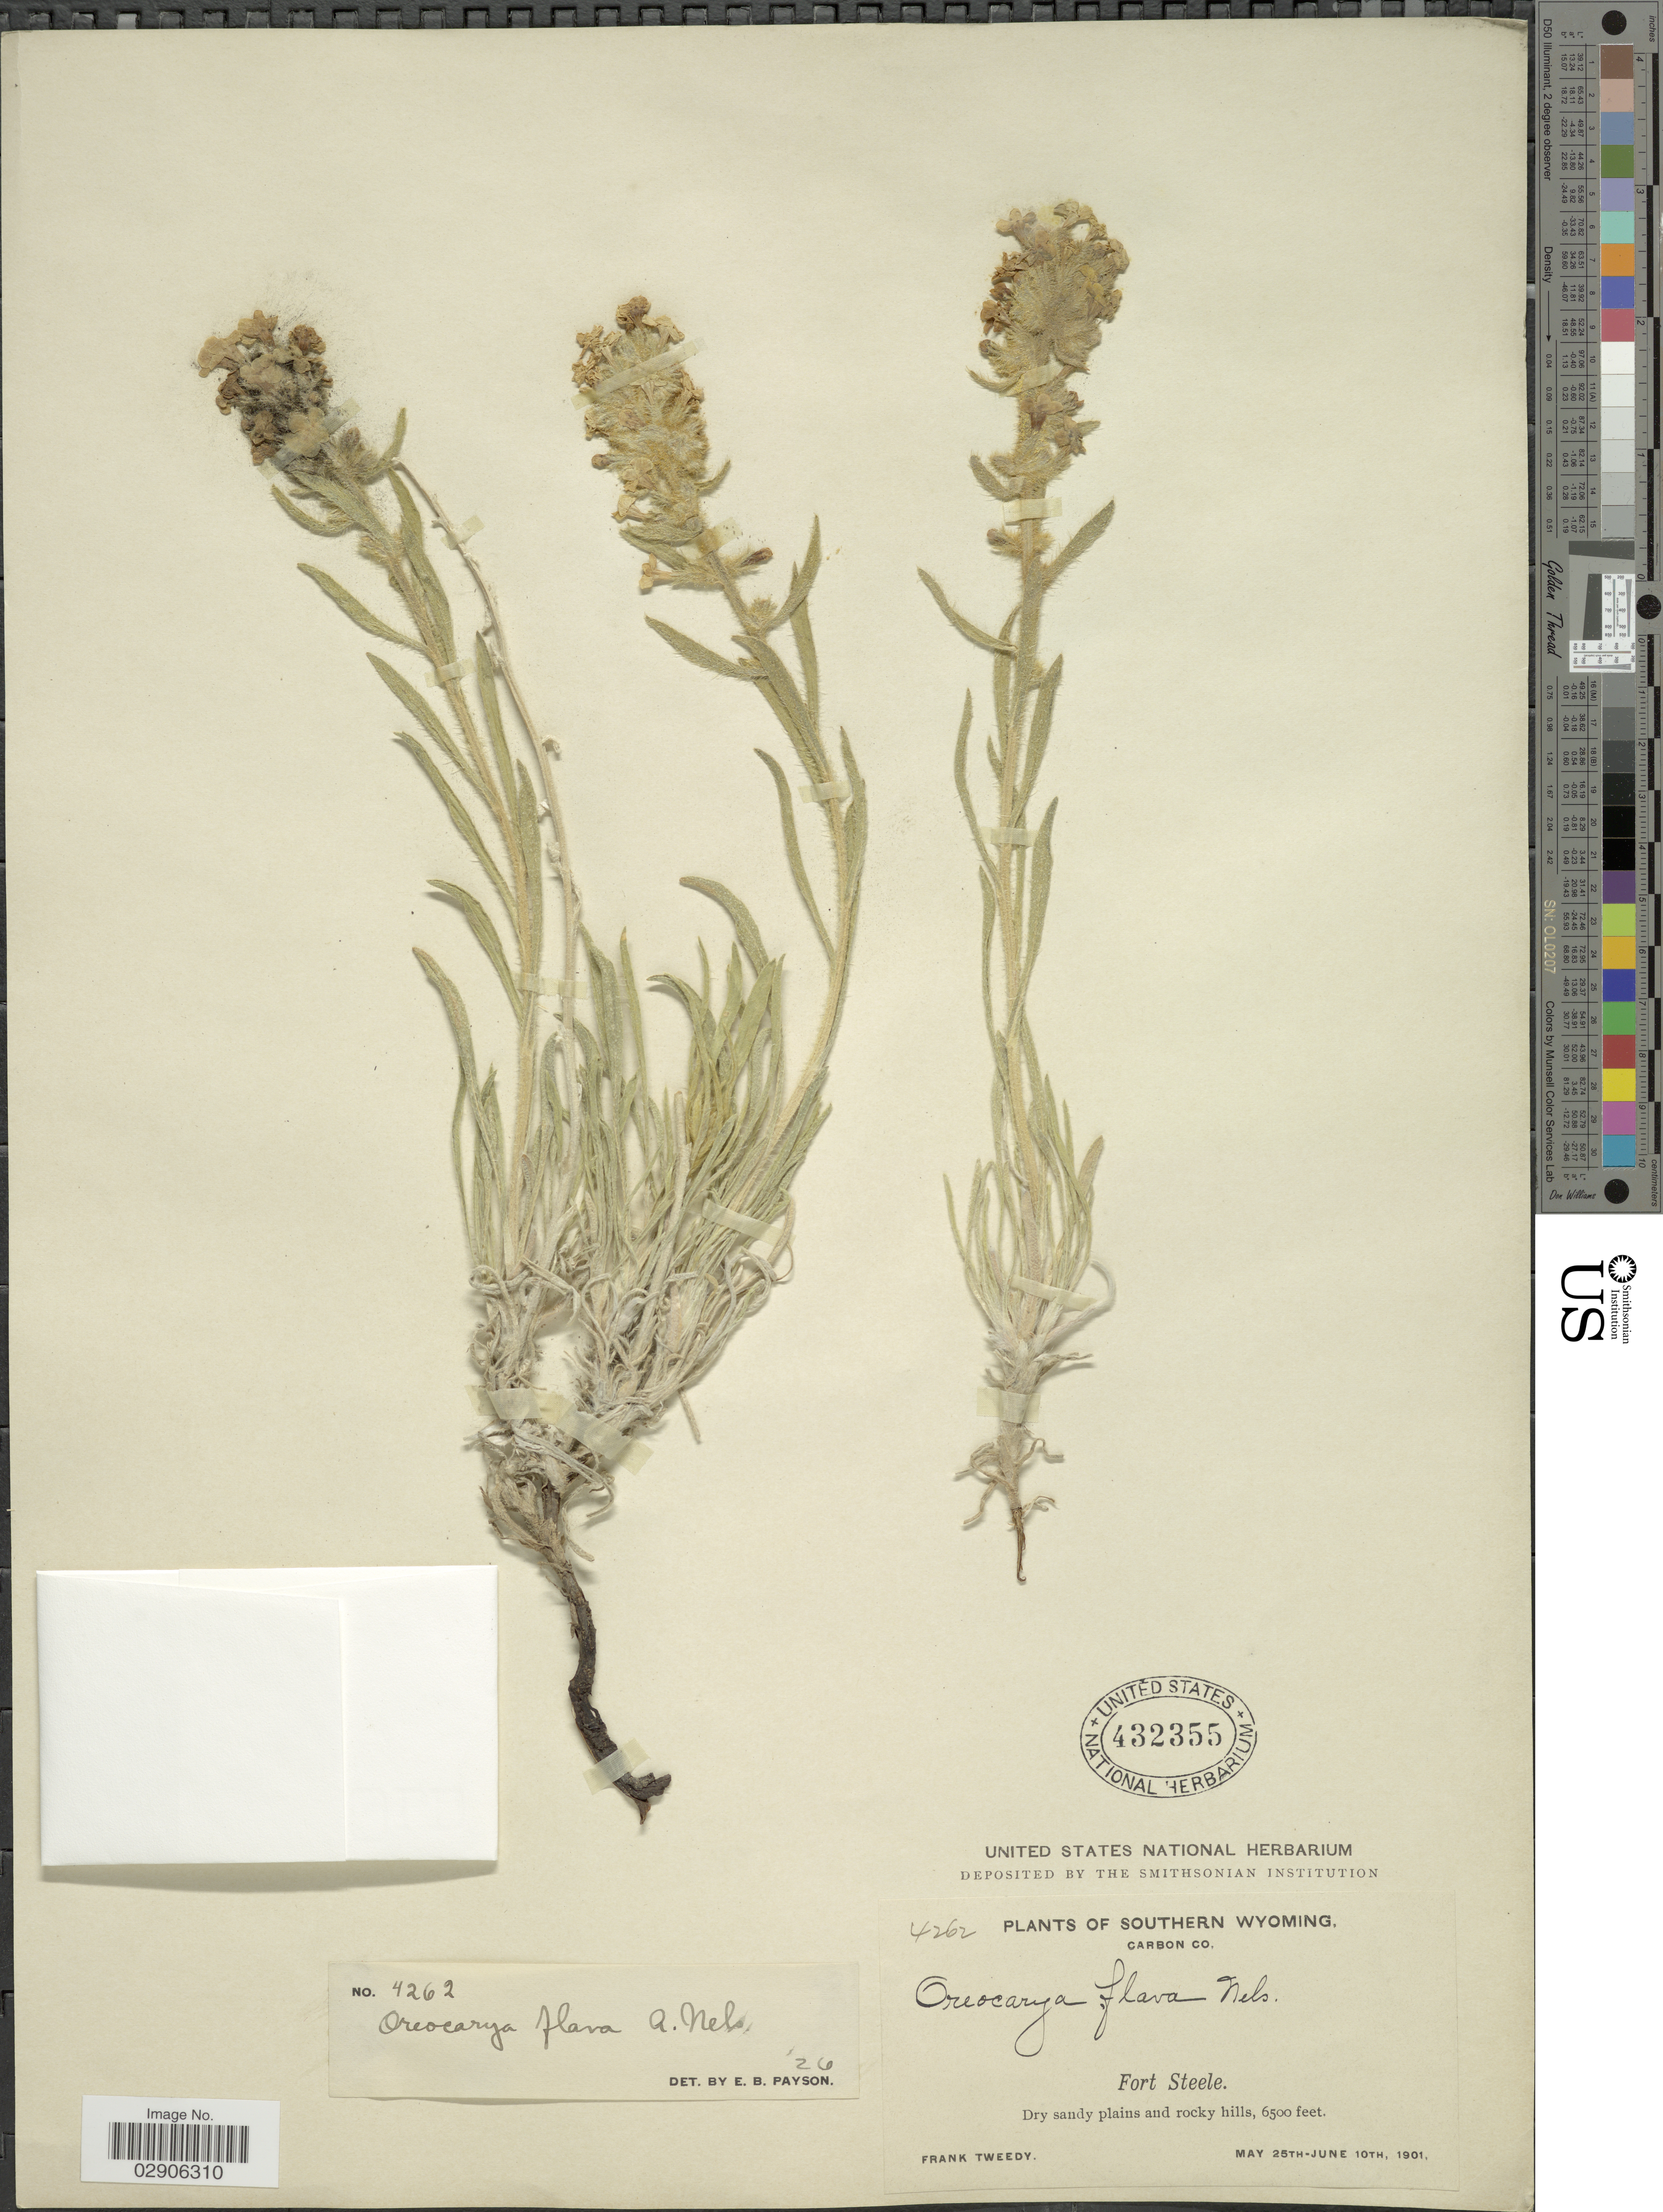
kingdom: Plantae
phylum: Tracheophyta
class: Magnoliopsida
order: Boraginales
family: Boraginaceae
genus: Oreocarya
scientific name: Oreocarya flava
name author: A. Nelson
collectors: F. Tweedy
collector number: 4262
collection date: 1901-05-25/1901-06-10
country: United States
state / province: Wyoming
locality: Southern Wyoming, Fort Steele.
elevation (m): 1981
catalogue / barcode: US 432355